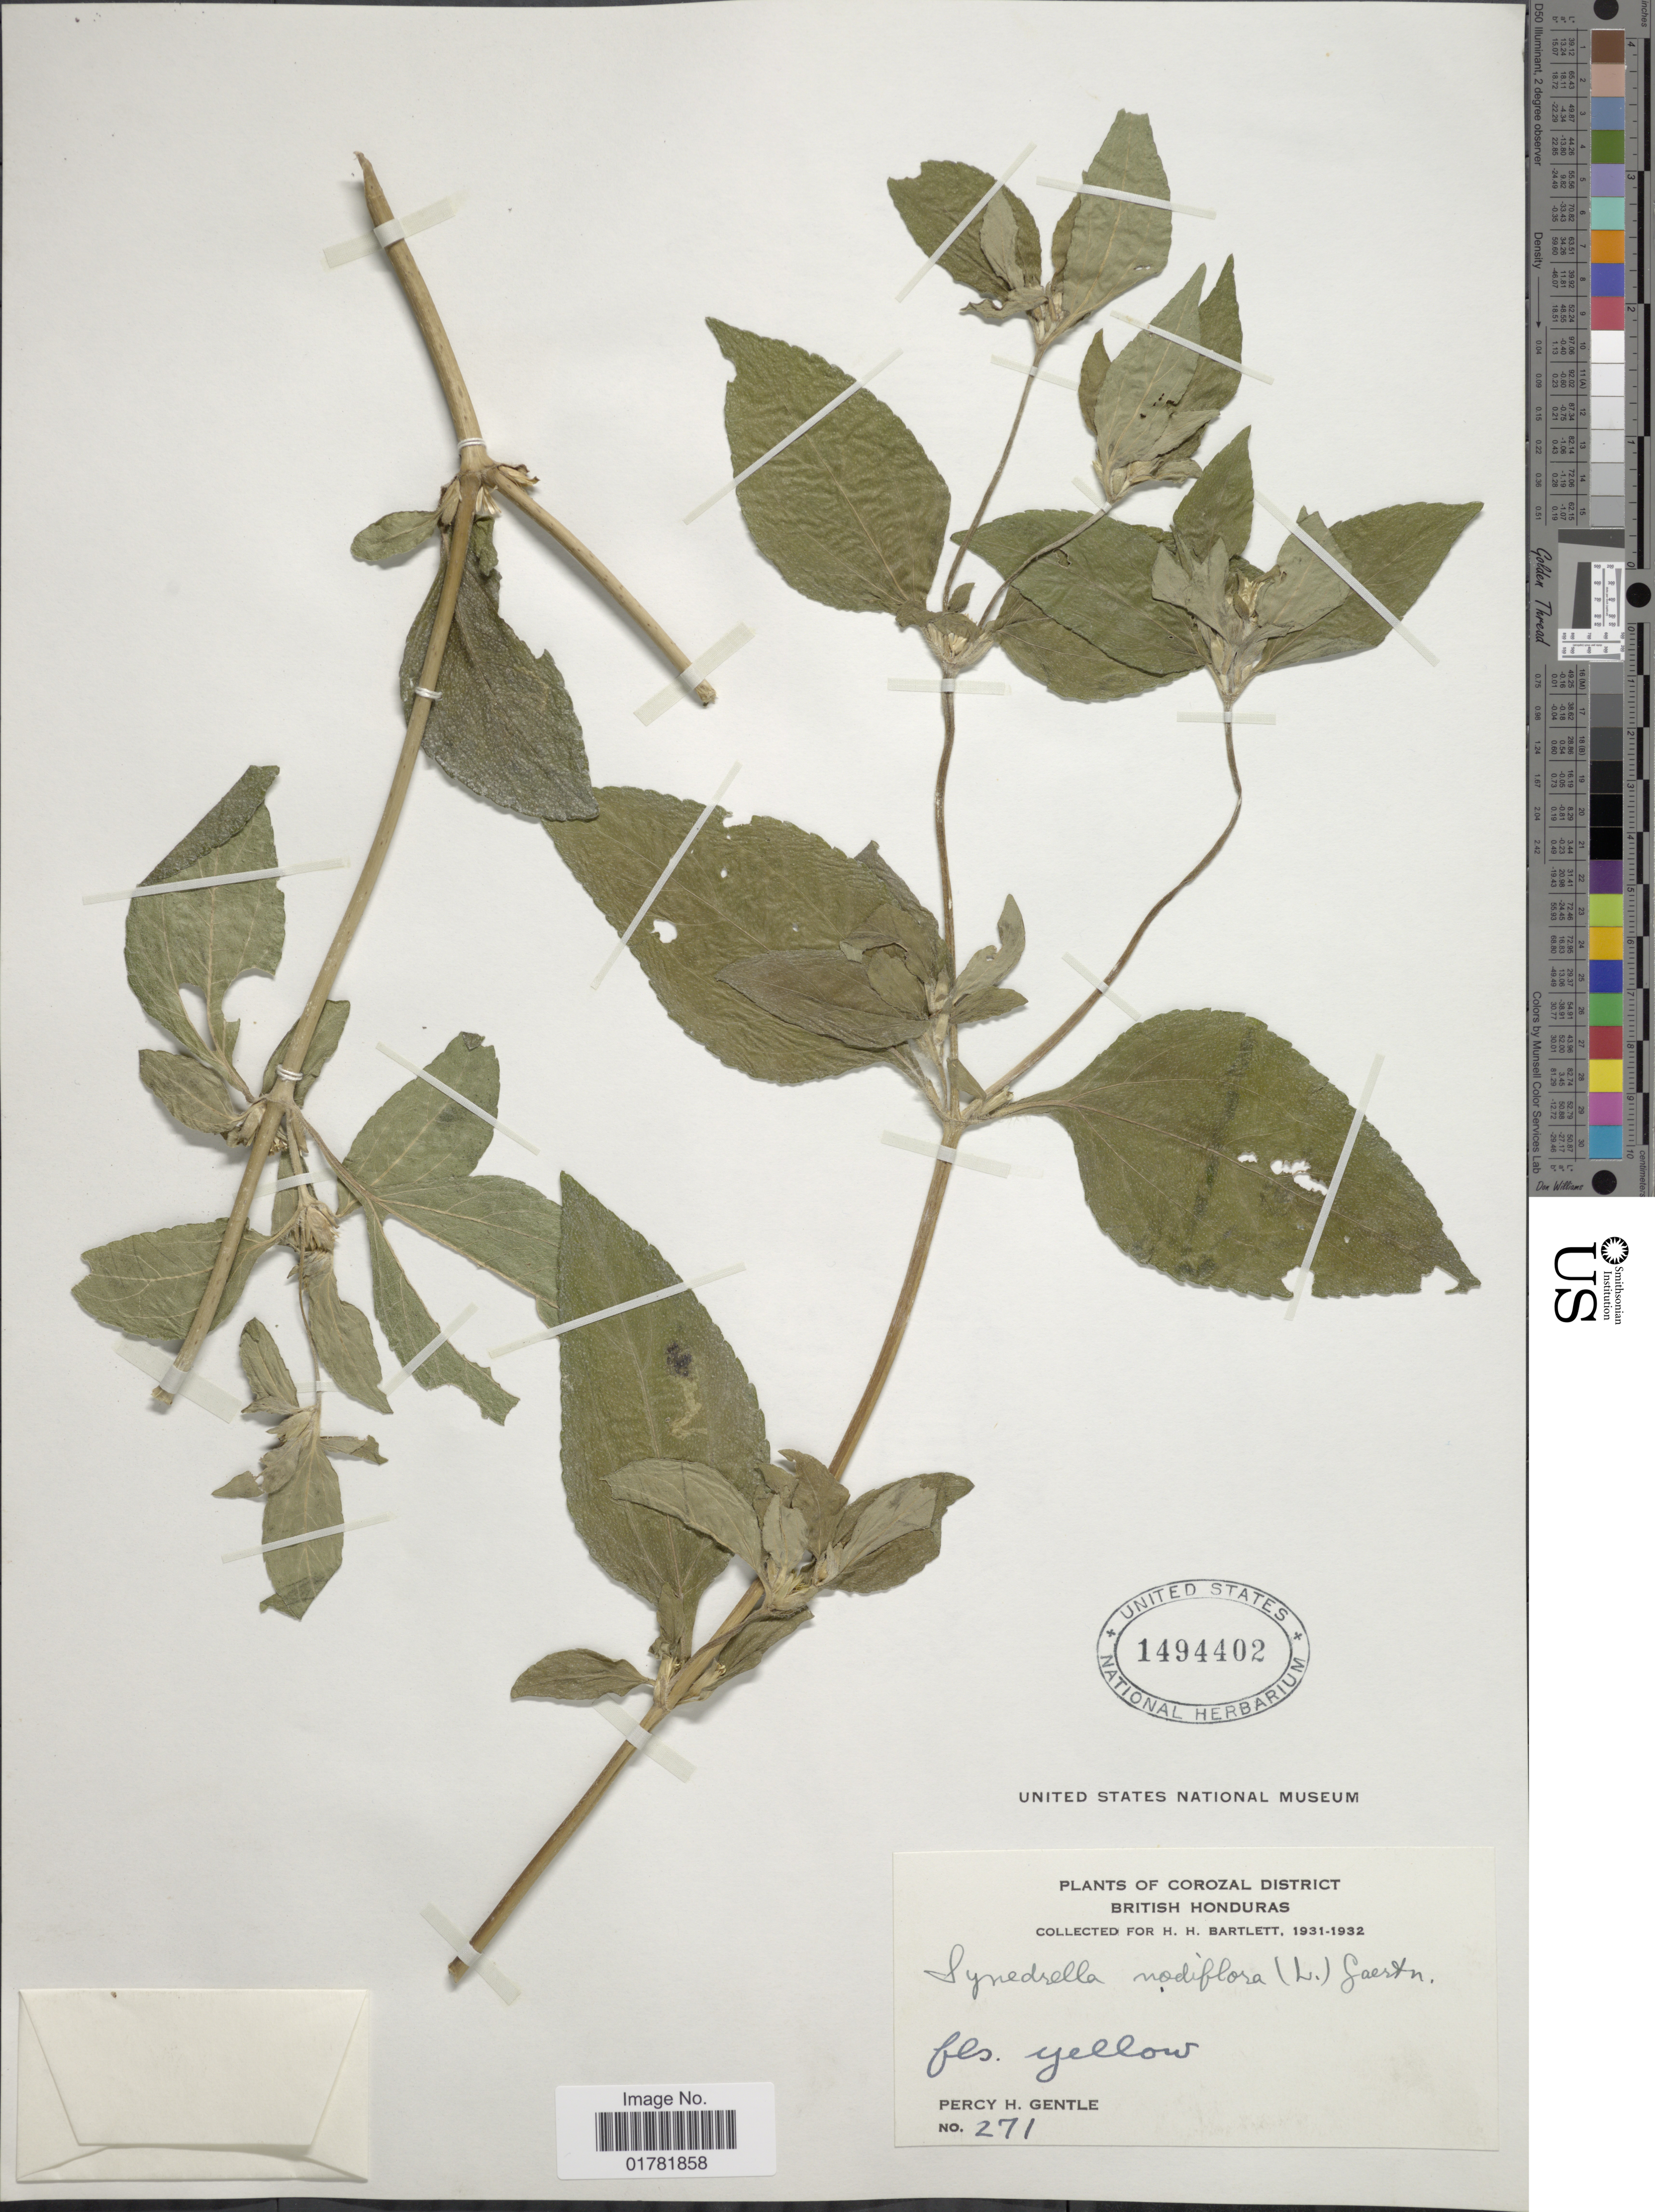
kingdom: Plantae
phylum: Tracheophyta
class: Magnoliopsida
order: Asterales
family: Asteraceae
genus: Synedrella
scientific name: Synedrella nodiflora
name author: (L.) Gaertn.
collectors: P. H. Gentle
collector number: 271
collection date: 1931/1932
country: Belize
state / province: Corozal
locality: Corozal District, British Honduras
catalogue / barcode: US 1494402